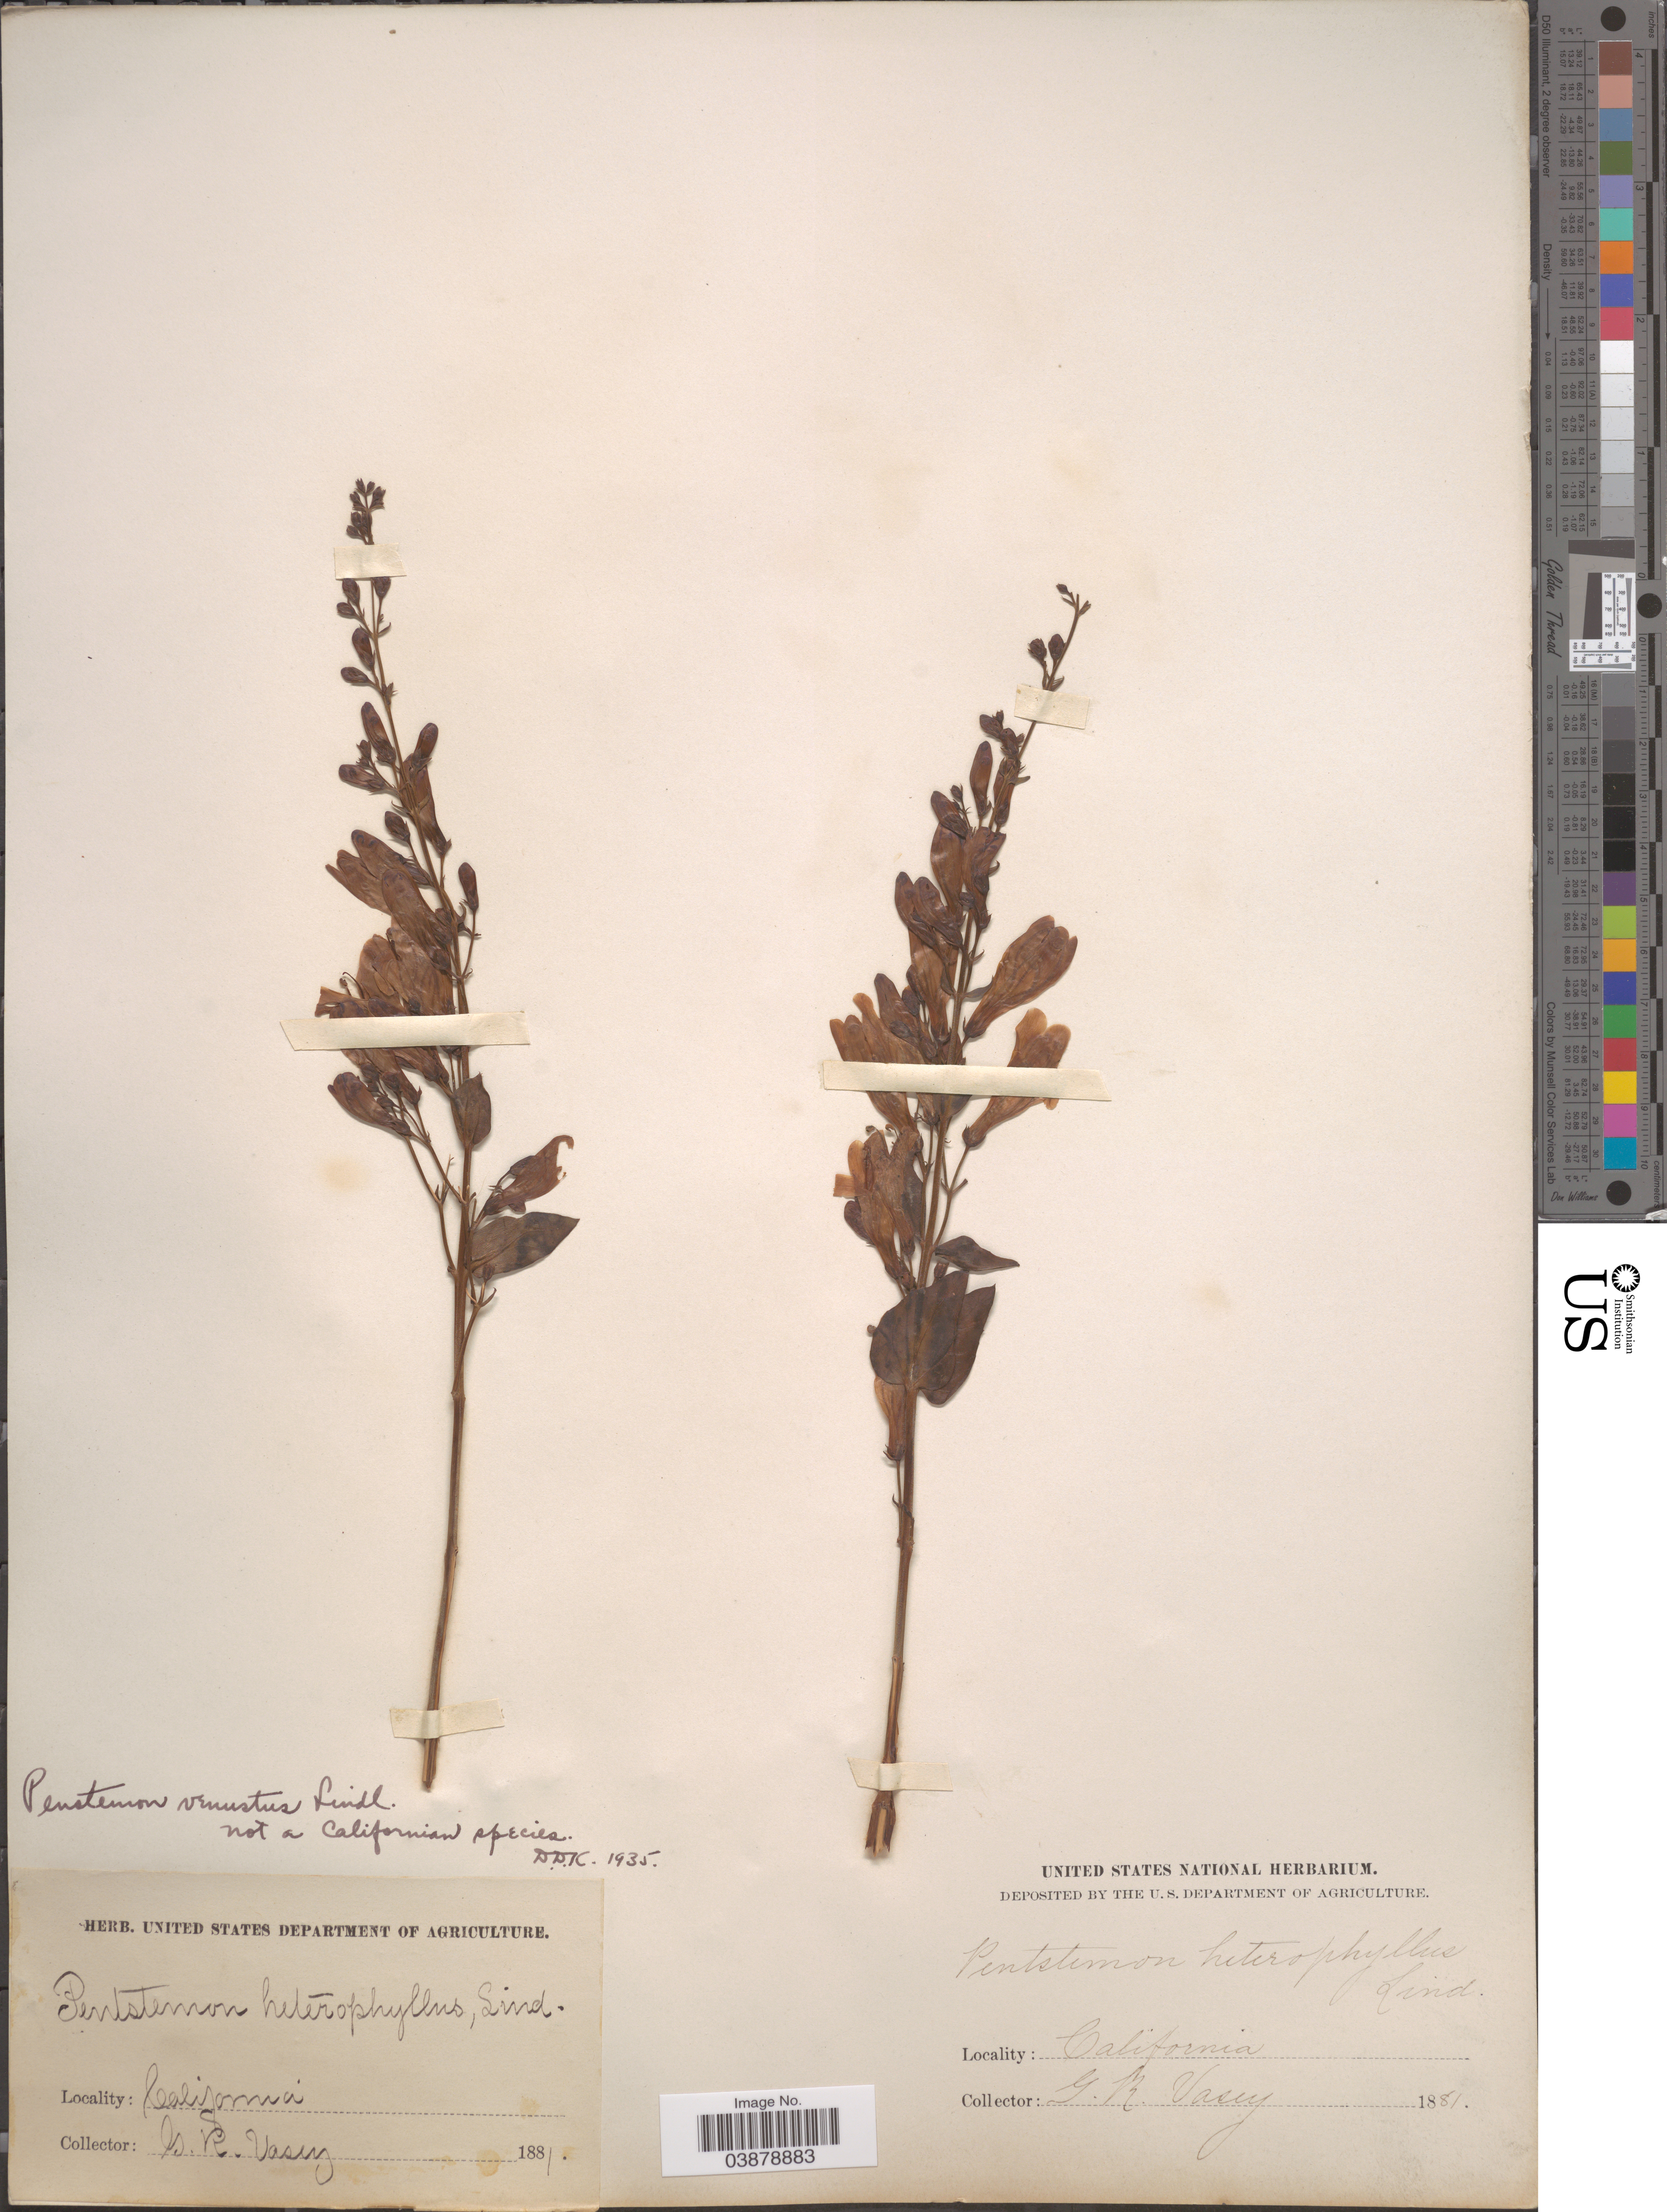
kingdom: Plantae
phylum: Tracheophyta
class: Magnoliopsida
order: Lamiales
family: Plantaginaceae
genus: Penstemon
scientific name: Penstemon venustus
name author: Douglas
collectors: G. R. Vasey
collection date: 1881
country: United States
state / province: California